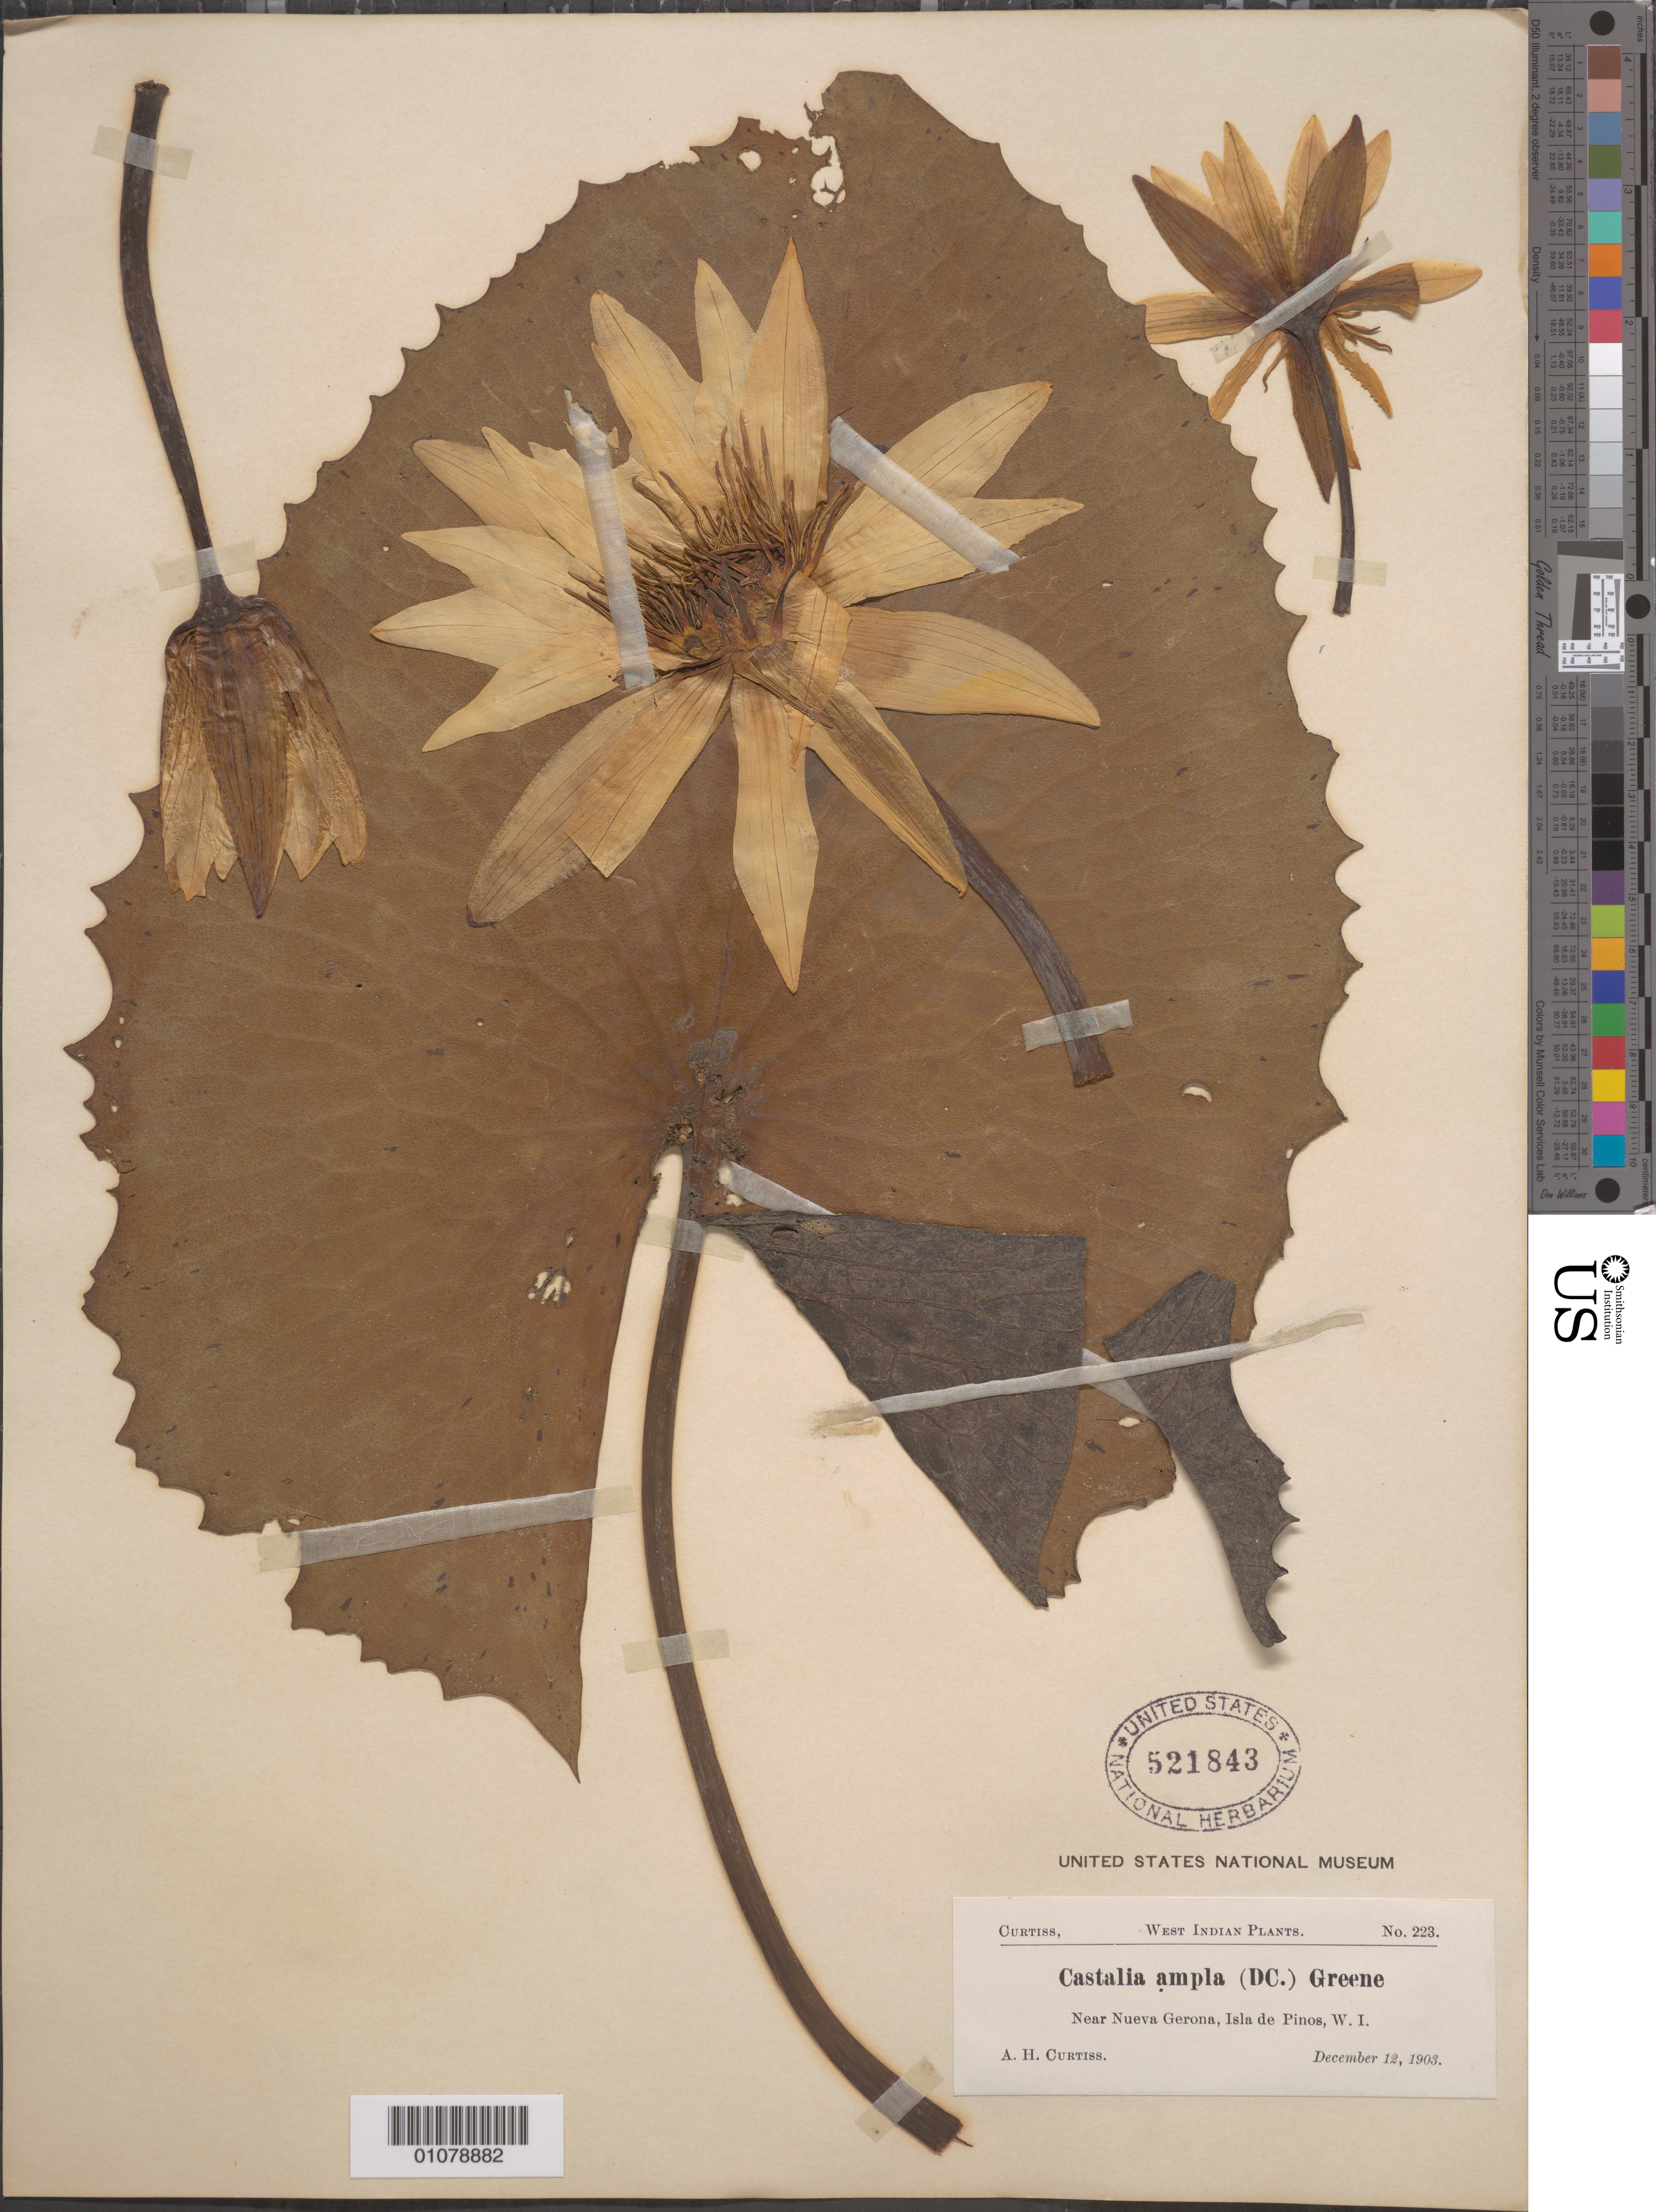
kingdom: Plantae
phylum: Tracheophyta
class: Magnoliopsida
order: Nymphaeales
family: Nymphaeaceae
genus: Nymphaea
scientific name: Nymphaea ampla var. plumieri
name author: Planch.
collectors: A. H. Curtiss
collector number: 223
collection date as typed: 12 Dec 1903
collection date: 1903-12-12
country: Cuba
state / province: Isla de La Juventud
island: Isla de la Juventud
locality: Isla de Pinos, near Nueva Gerona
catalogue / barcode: US 521843